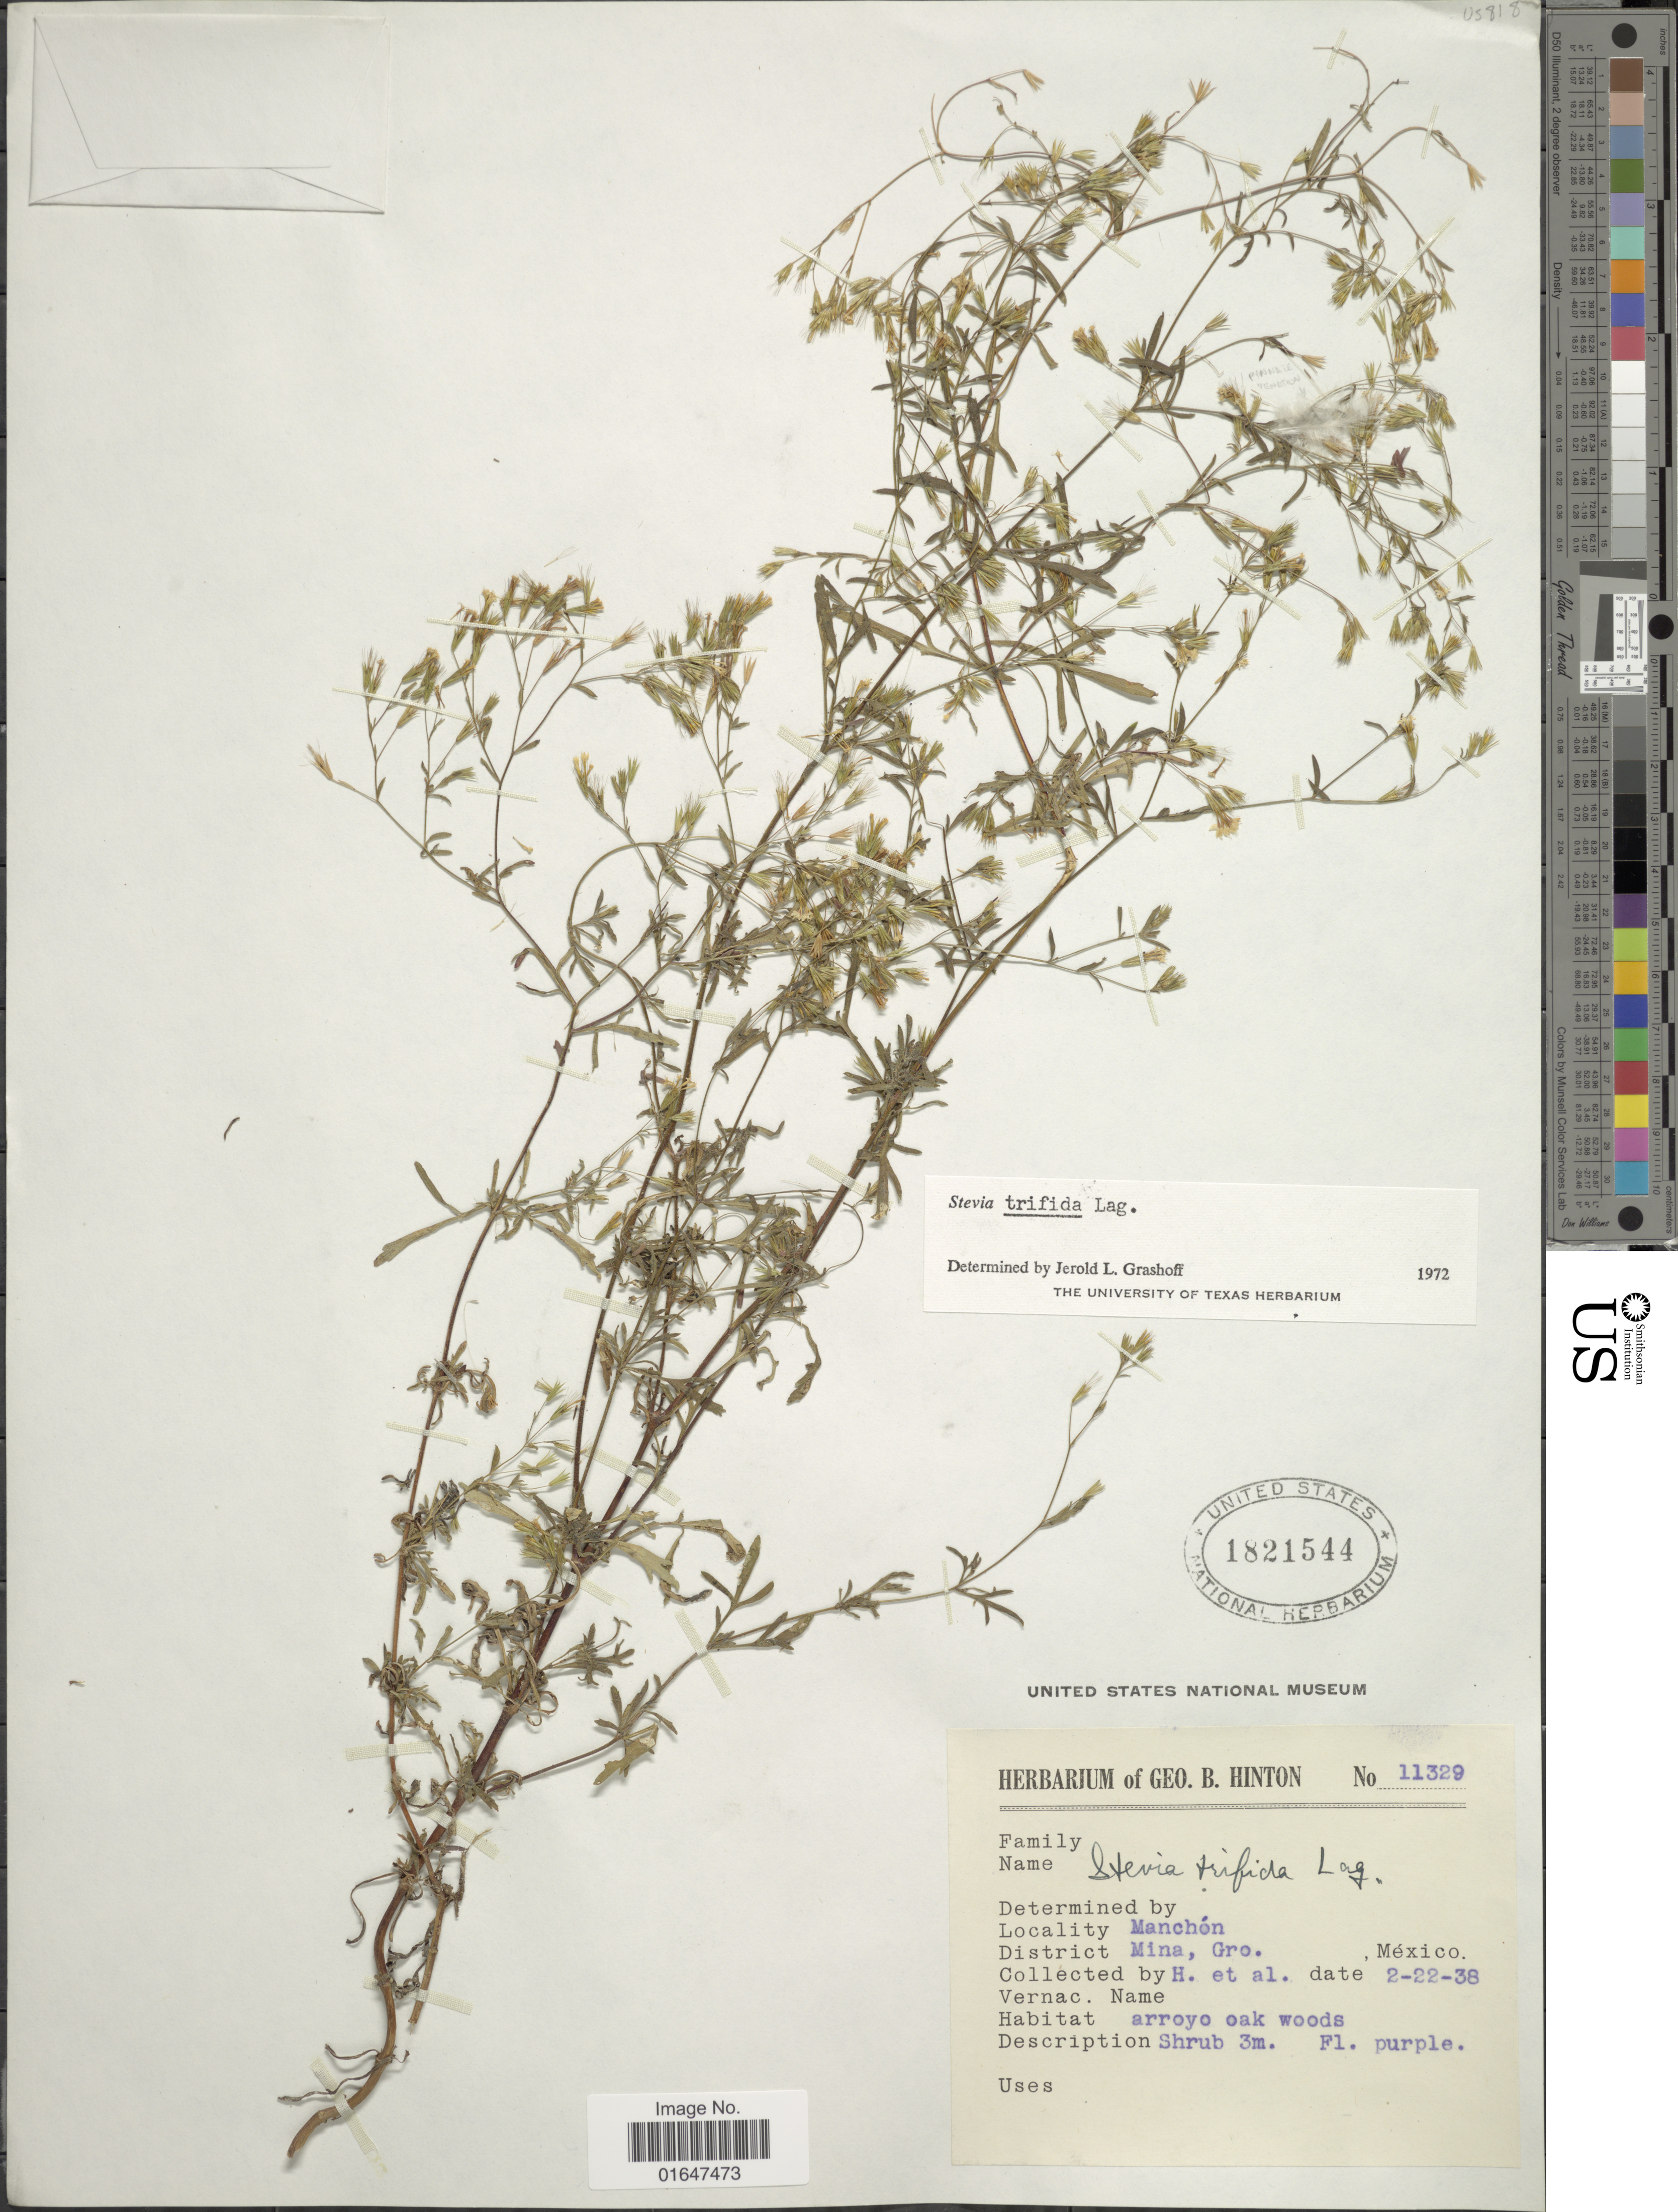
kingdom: Plantae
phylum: Tracheophyta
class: Magnoliopsida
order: Asterales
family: Asteraceae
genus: Stevia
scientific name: Stevia trifida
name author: Lag.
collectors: G. B. Hinton & et al.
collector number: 11329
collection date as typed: Transcribed d/m/y: 22/2/38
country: Mexico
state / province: Guerrero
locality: Manchon, District Mina, Gro.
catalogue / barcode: US 1821544